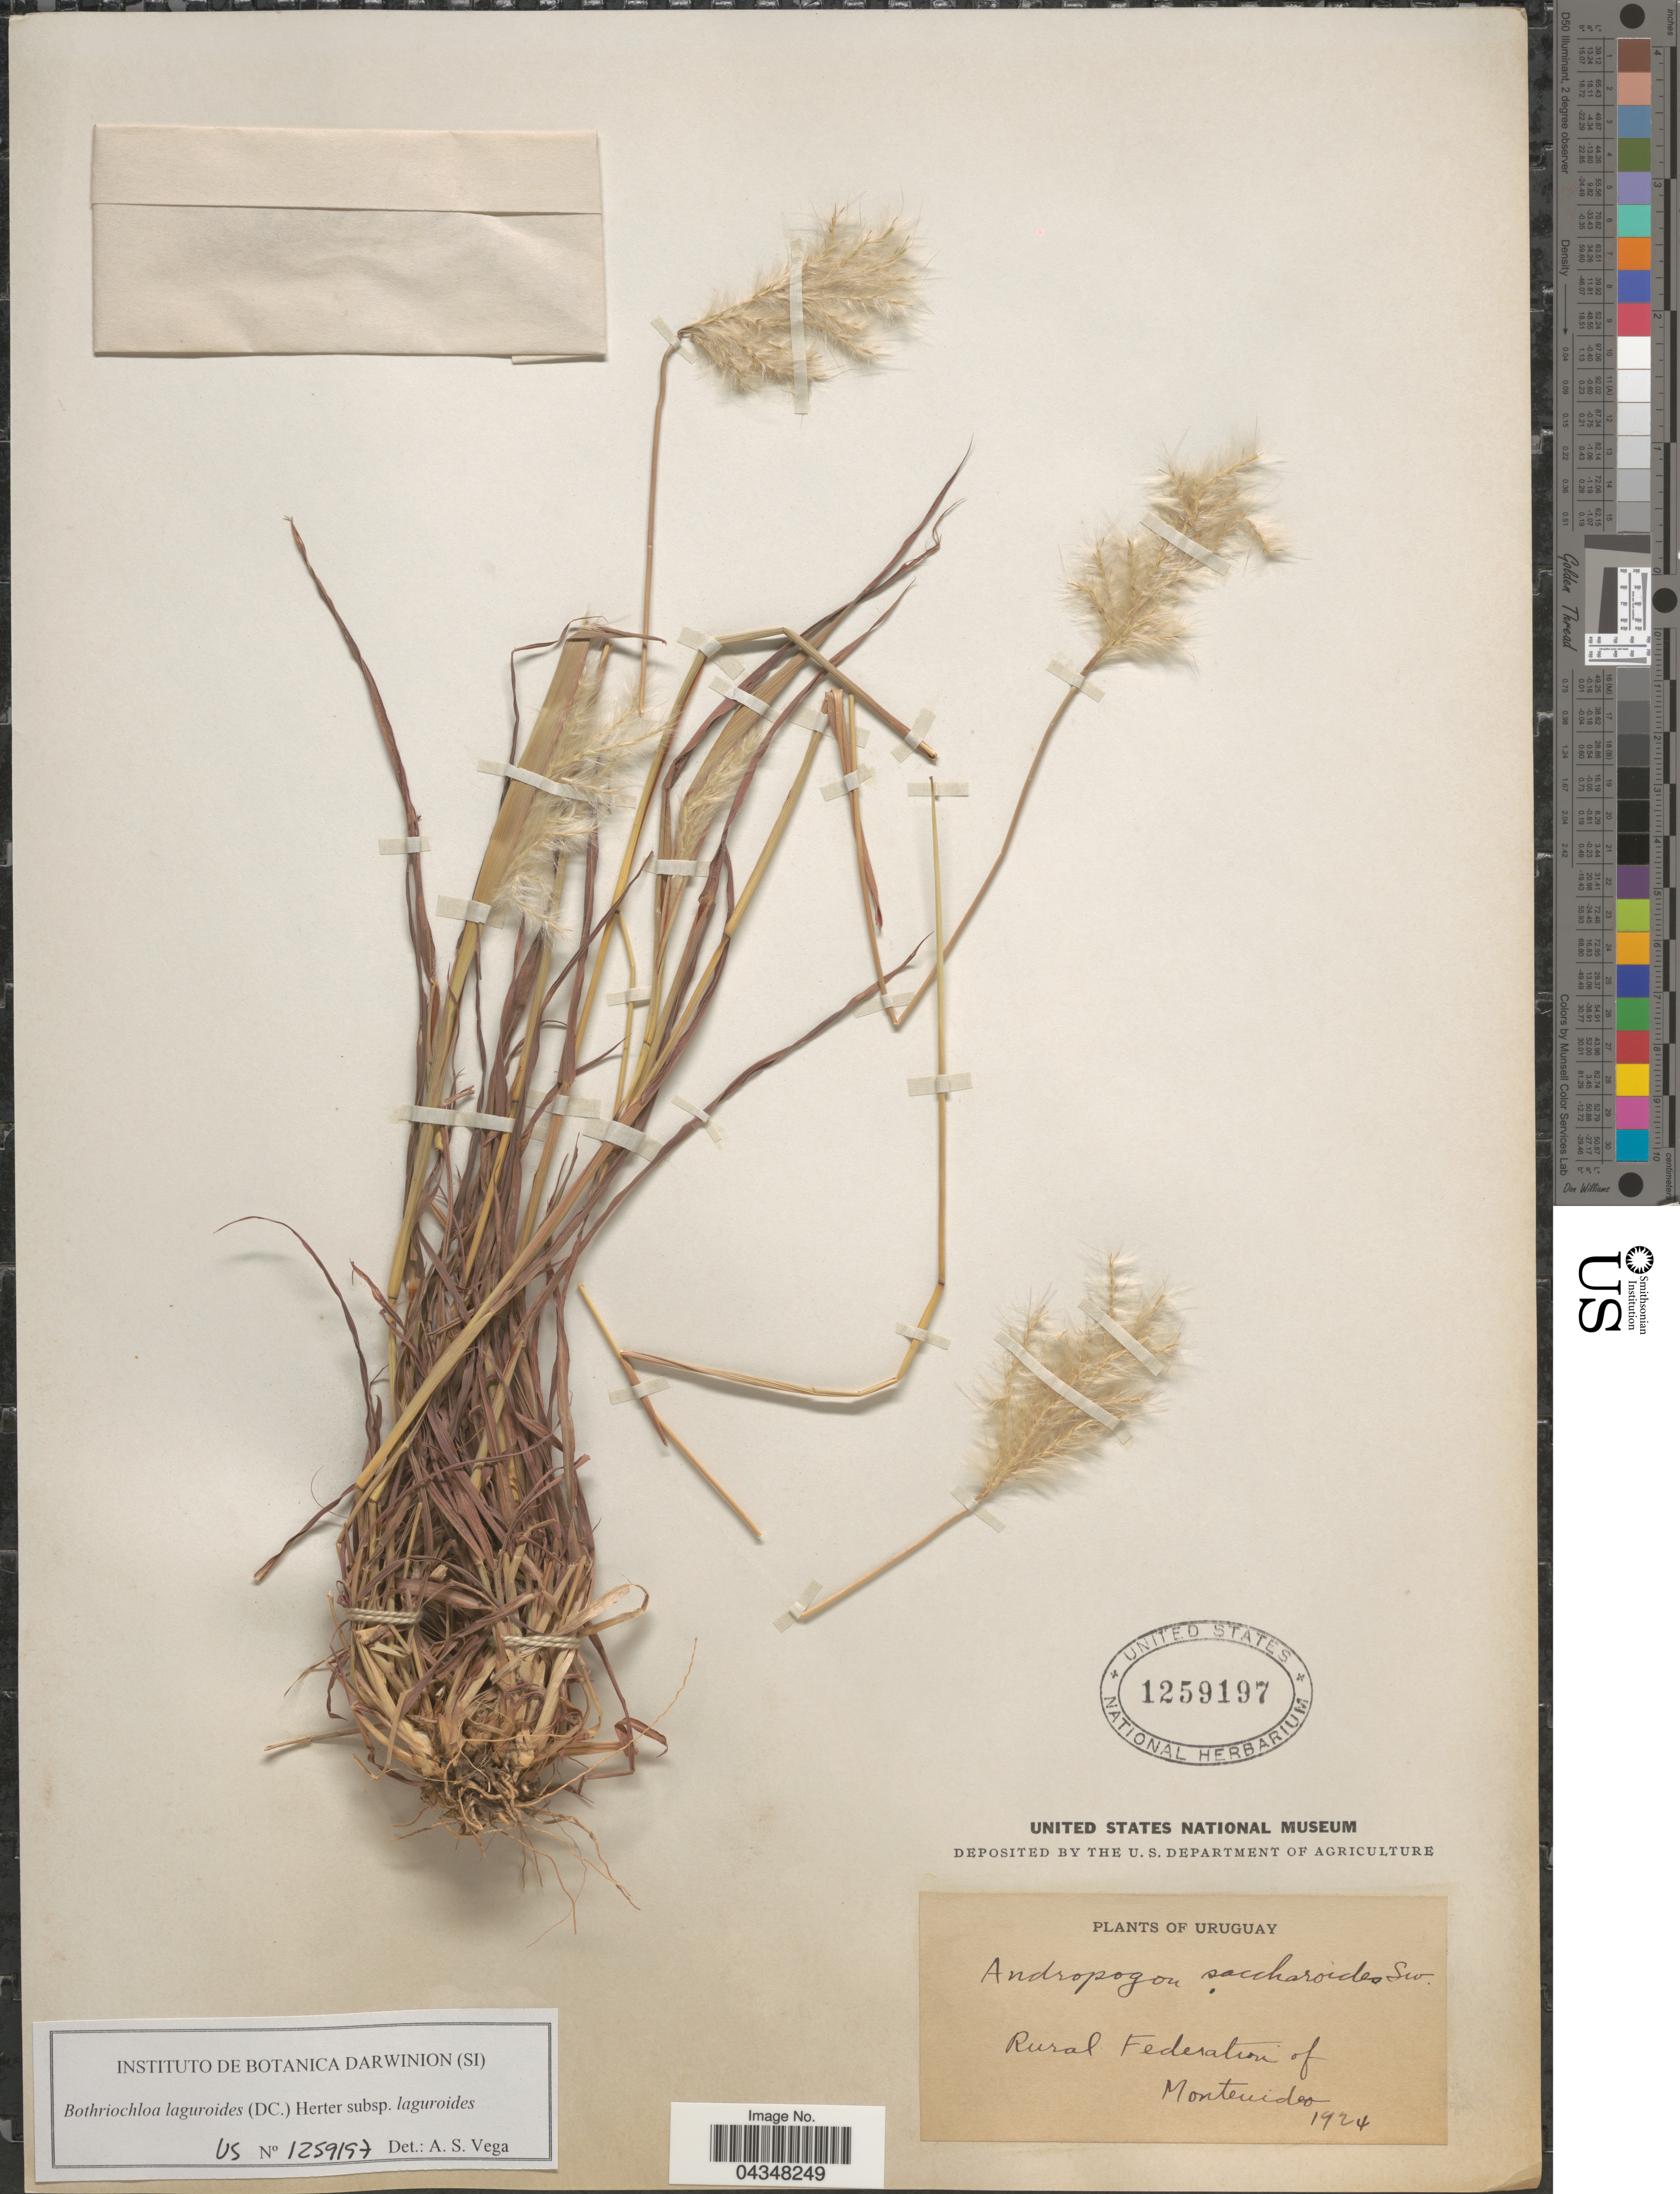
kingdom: Plantae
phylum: Tracheophyta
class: Liliopsida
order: Poales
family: Poaceae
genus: Bothriochloa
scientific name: Bothriochloa laguroides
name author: (DC.) Herter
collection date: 1924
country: Uruguay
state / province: Montevideo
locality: Rural Federation of Montevideo.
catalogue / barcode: US 1259197